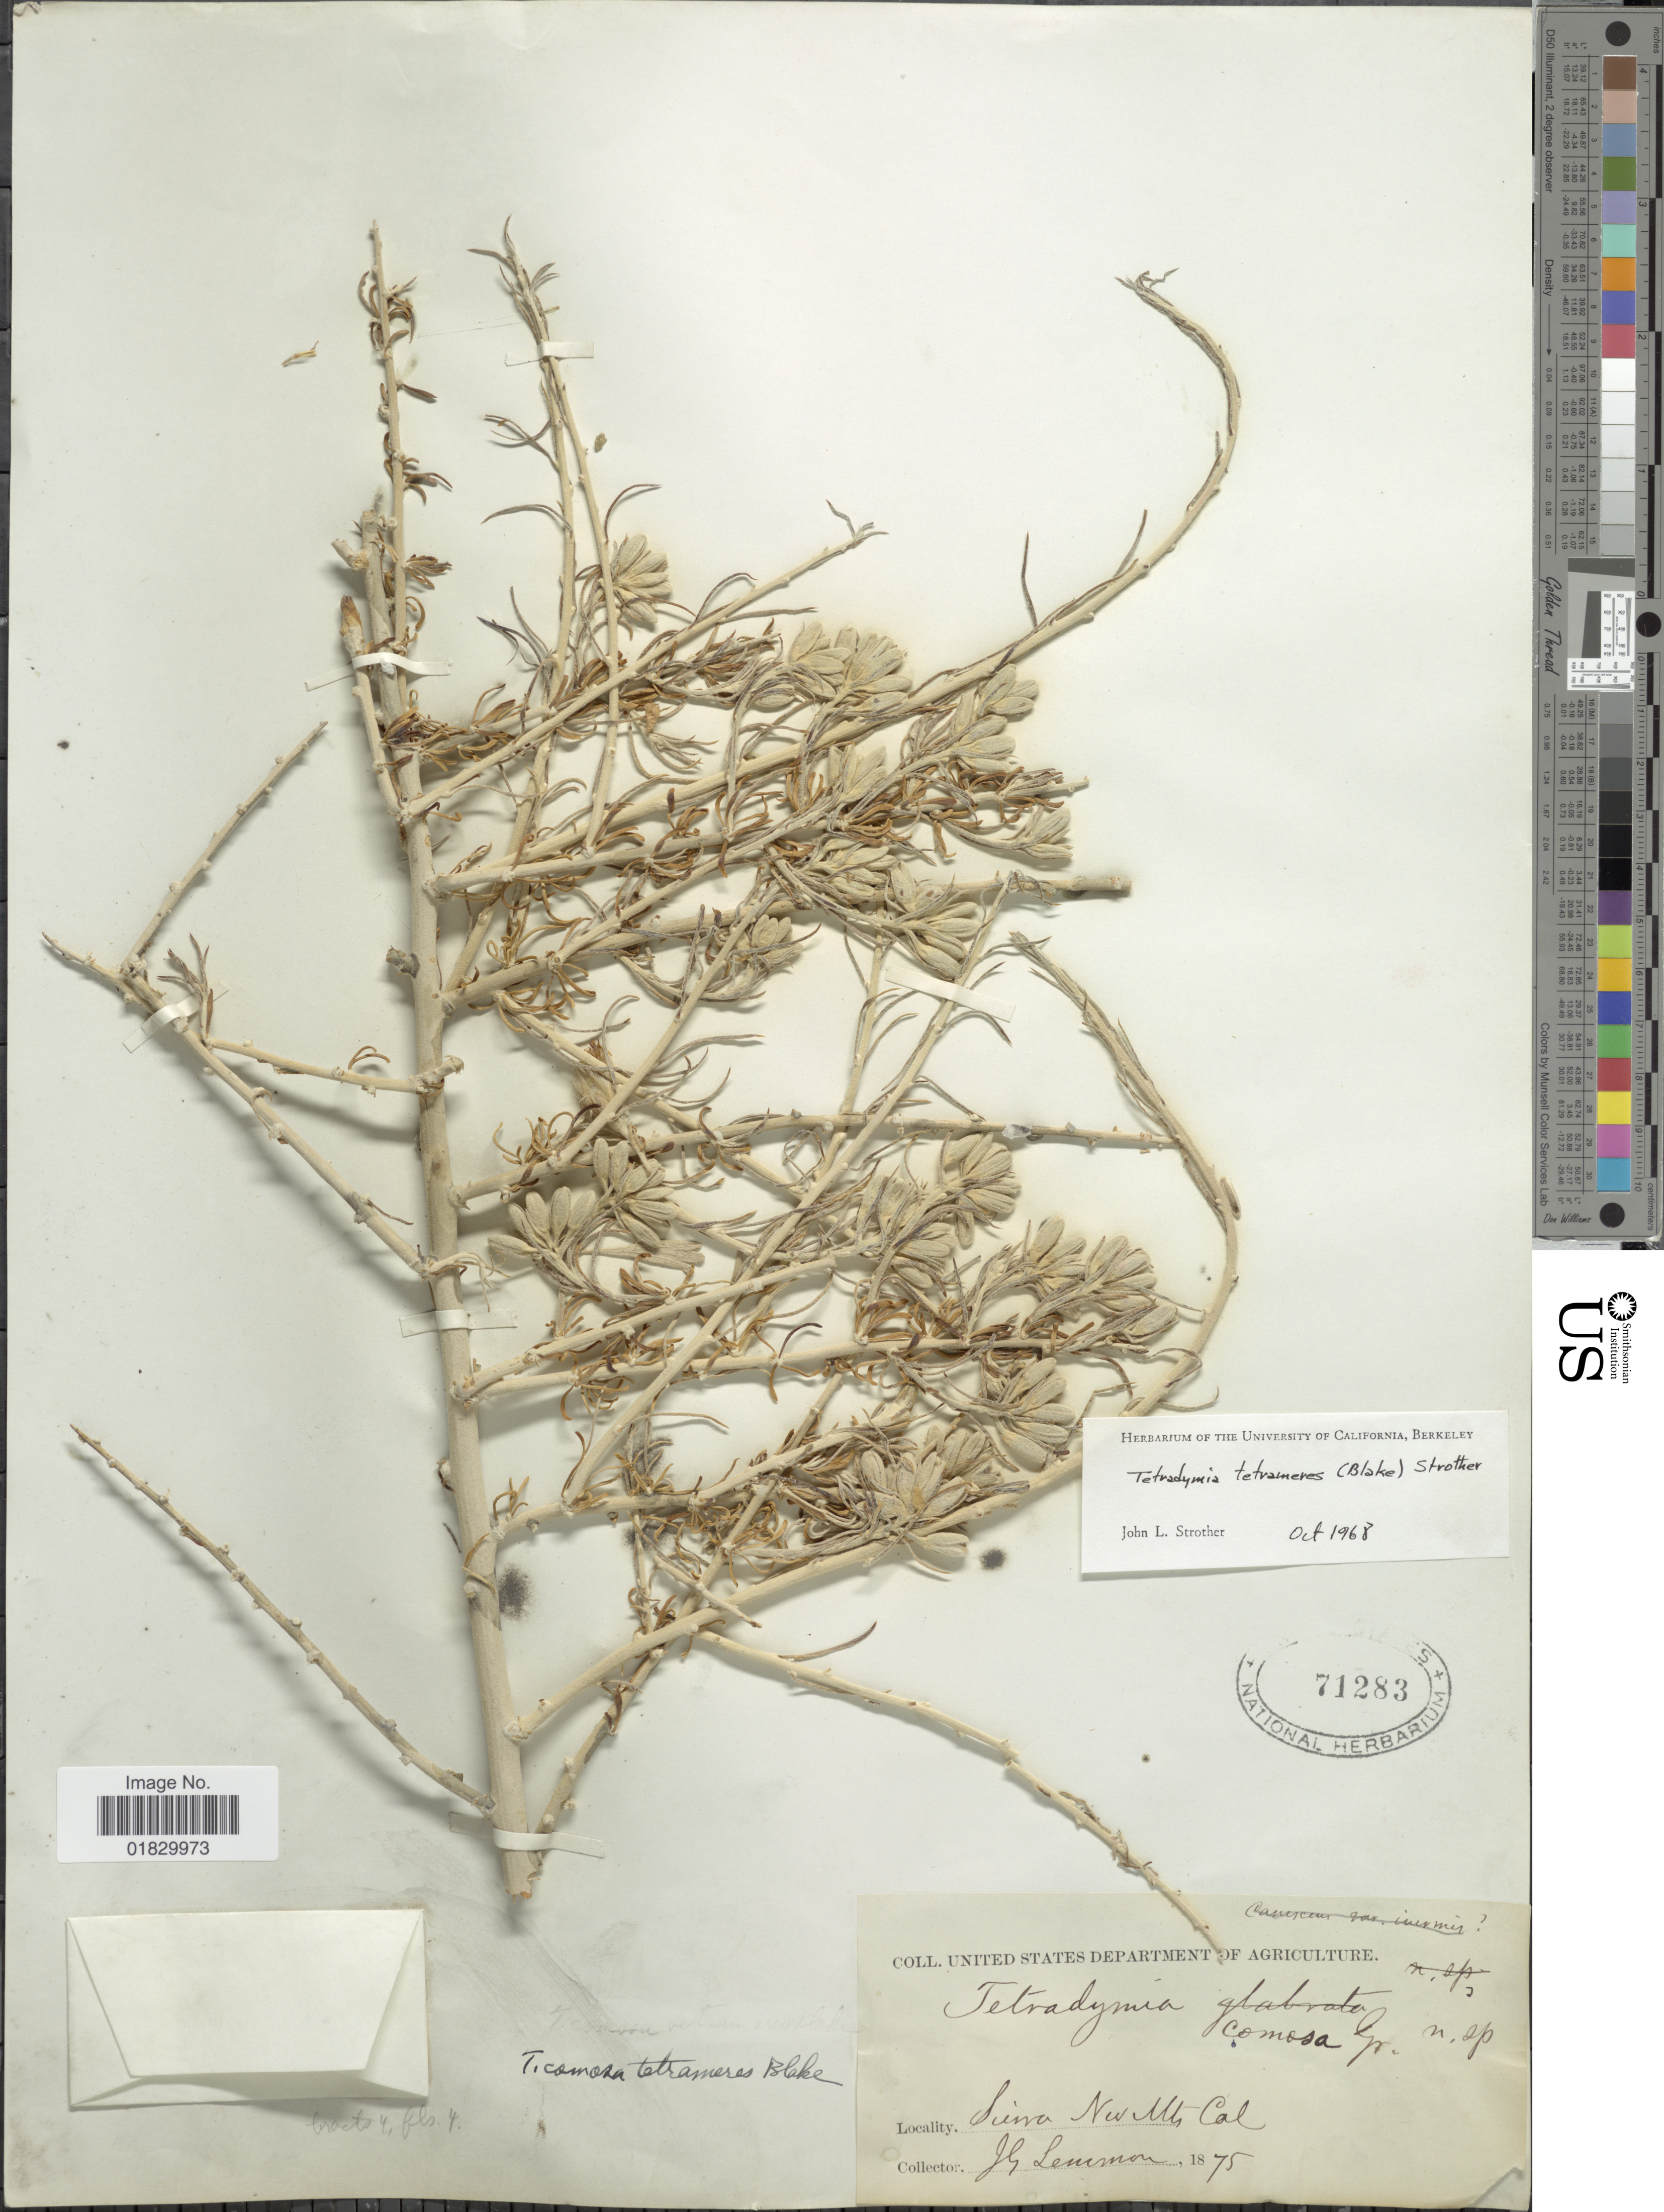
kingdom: Plantae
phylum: Tracheophyta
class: Magnoliopsida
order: Asterales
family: Asteraceae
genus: Tetradymia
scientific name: Tetradymia tetrameres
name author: (S.F. Blake) Strother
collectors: J. Lemmon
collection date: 1875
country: United States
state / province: California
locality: Sierra Nev Mts., Cal.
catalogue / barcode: US 71283